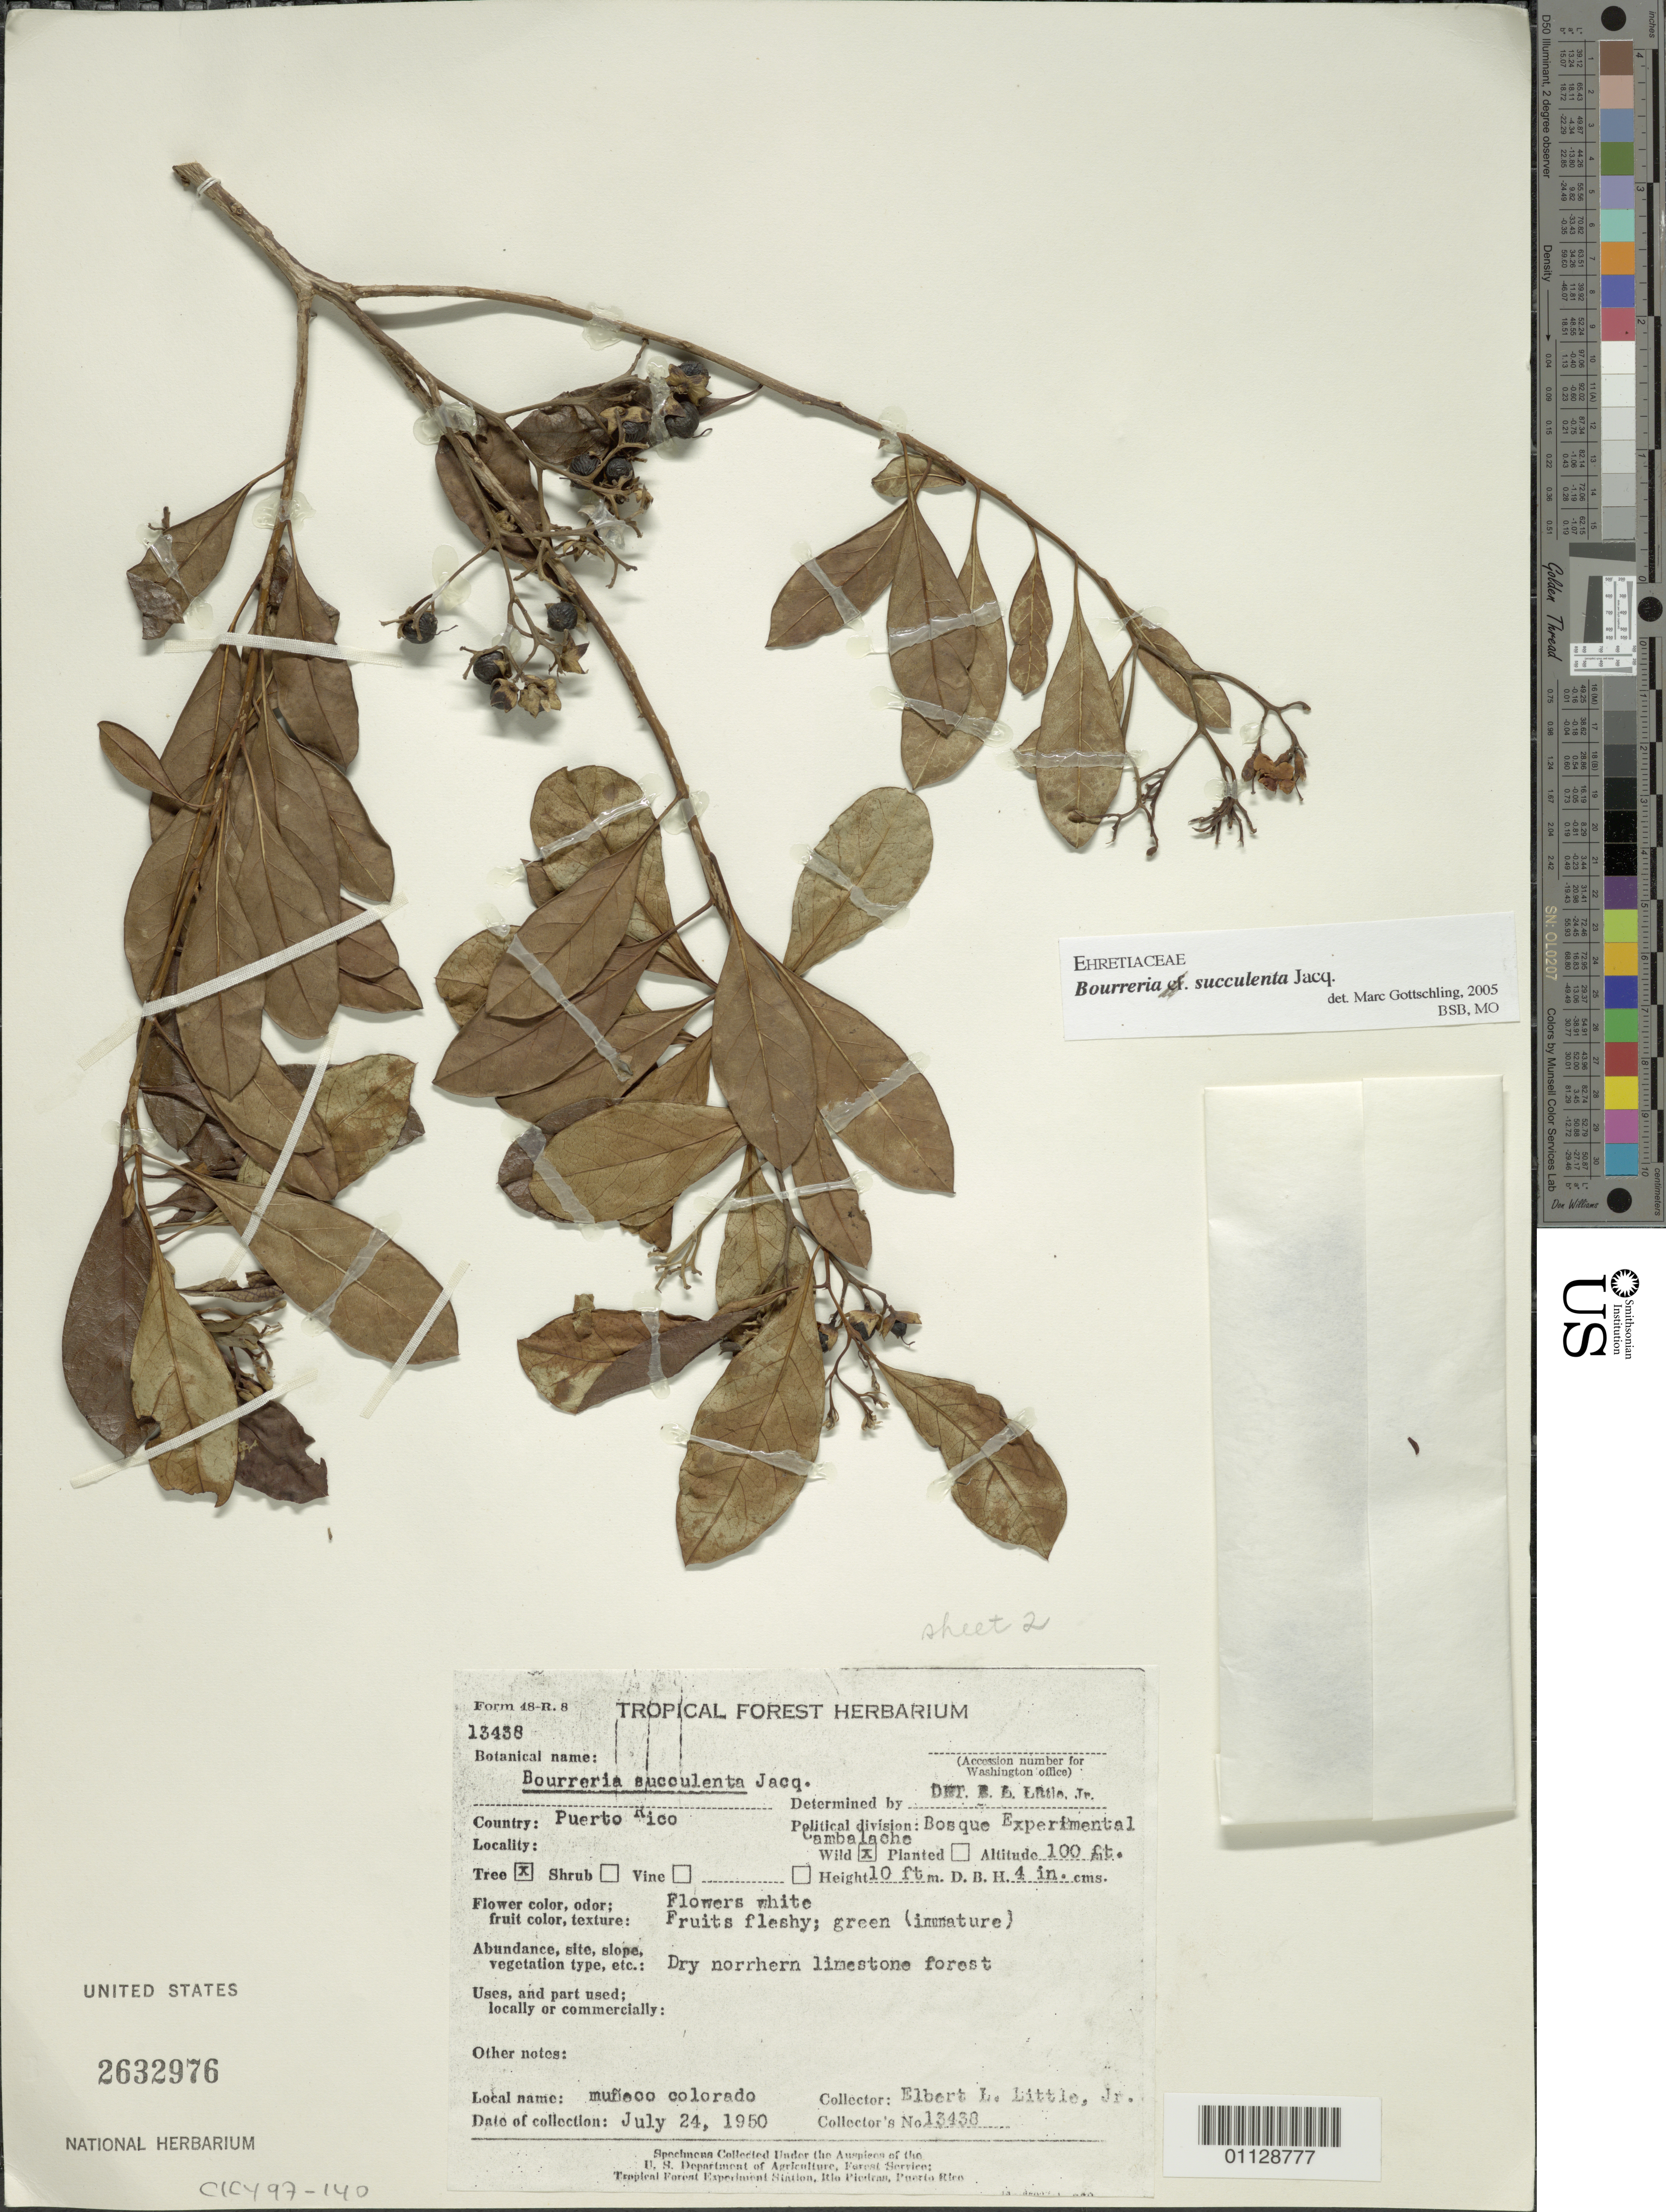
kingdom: Plantae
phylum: Tracheophyta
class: Magnoliopsida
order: Boraginales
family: Ehretiaceae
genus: Bourreria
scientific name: Bourreria succulenta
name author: Jacq.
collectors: E. L. Little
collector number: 13438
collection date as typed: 24 Jul 1950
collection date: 1950-07-24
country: Puerto Rico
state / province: San Juan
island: Puerto Rico I.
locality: Mufleco Colorado, dry northern limestone forest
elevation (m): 30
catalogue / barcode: US 2632976